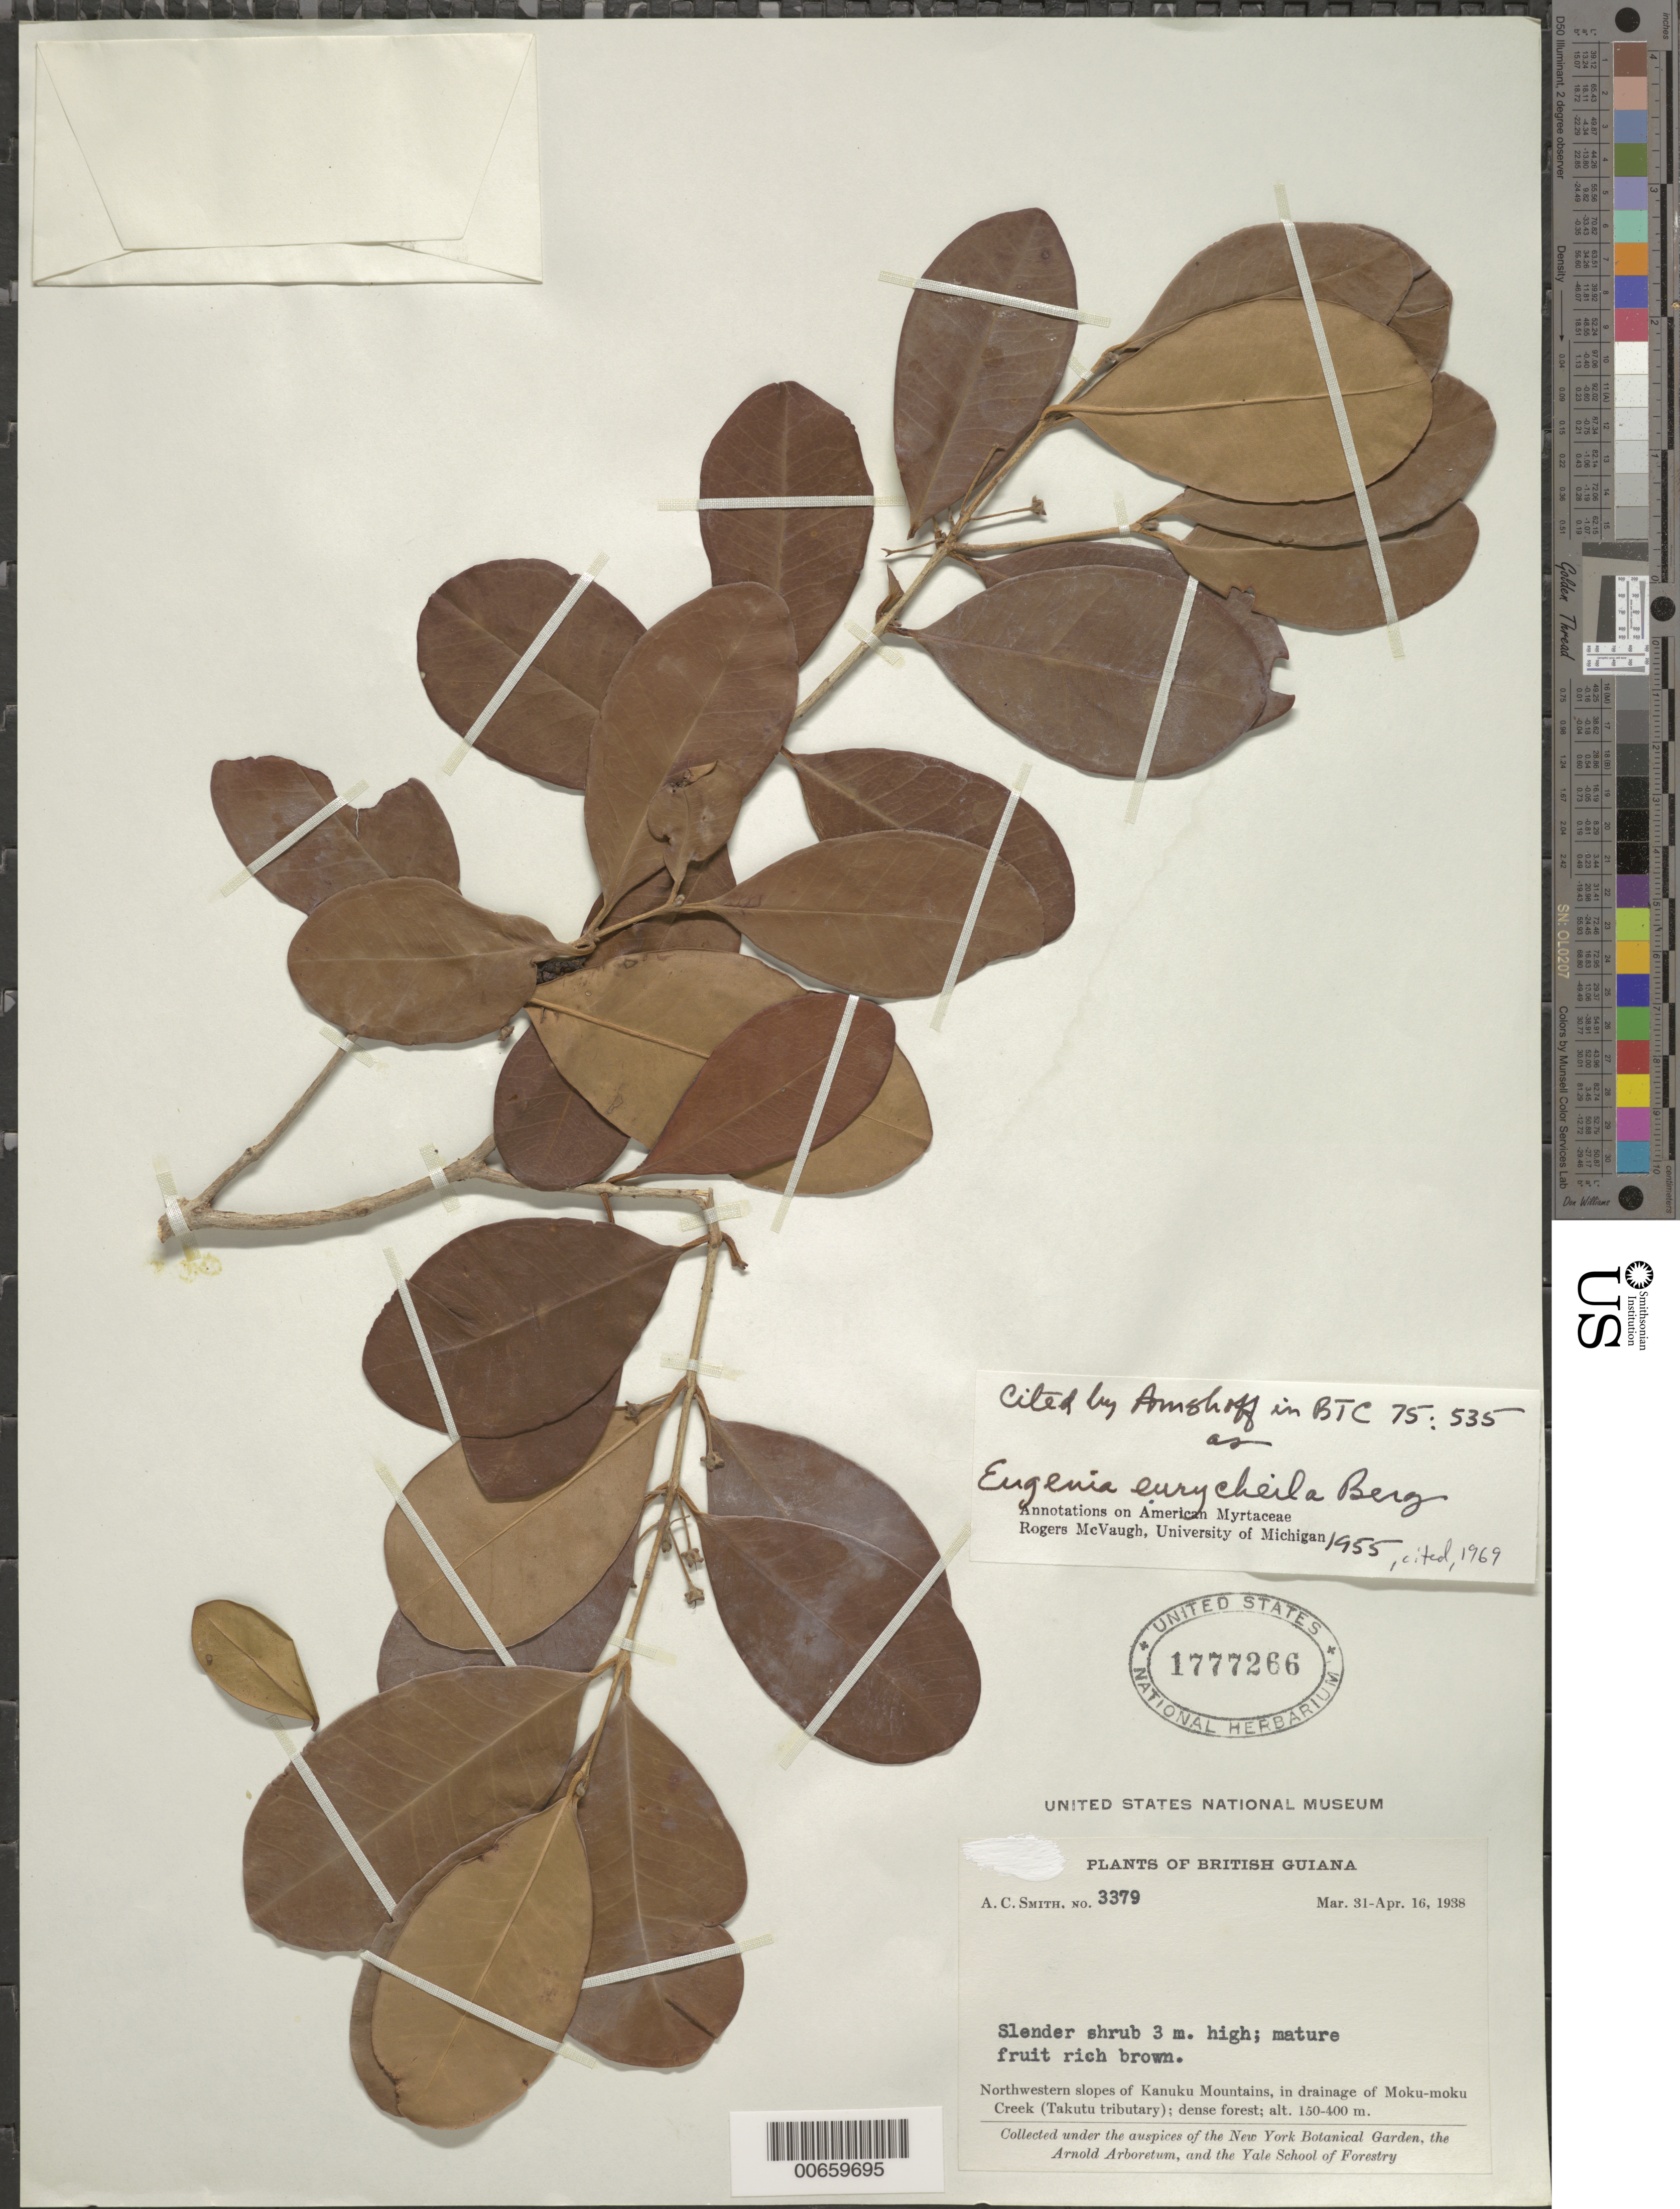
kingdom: Plantae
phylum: Tracheophyta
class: Magnoliopsida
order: Myrtales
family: Myrtaceae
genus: Eugenia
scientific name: Eugenia eurycheila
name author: O. Berg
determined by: McVaugh, R.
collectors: A. C. Smith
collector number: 3379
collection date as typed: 31-Mar-38 to 16-Apr-38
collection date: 1938-03-31/1938-04-16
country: Guyana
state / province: U. Takutu-U. Essequibo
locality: Kanuku Mts., NW slopes, in drainage of Moku-moku Creek (Takutu tributary)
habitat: Dense forest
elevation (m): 150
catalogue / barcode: US 1777266